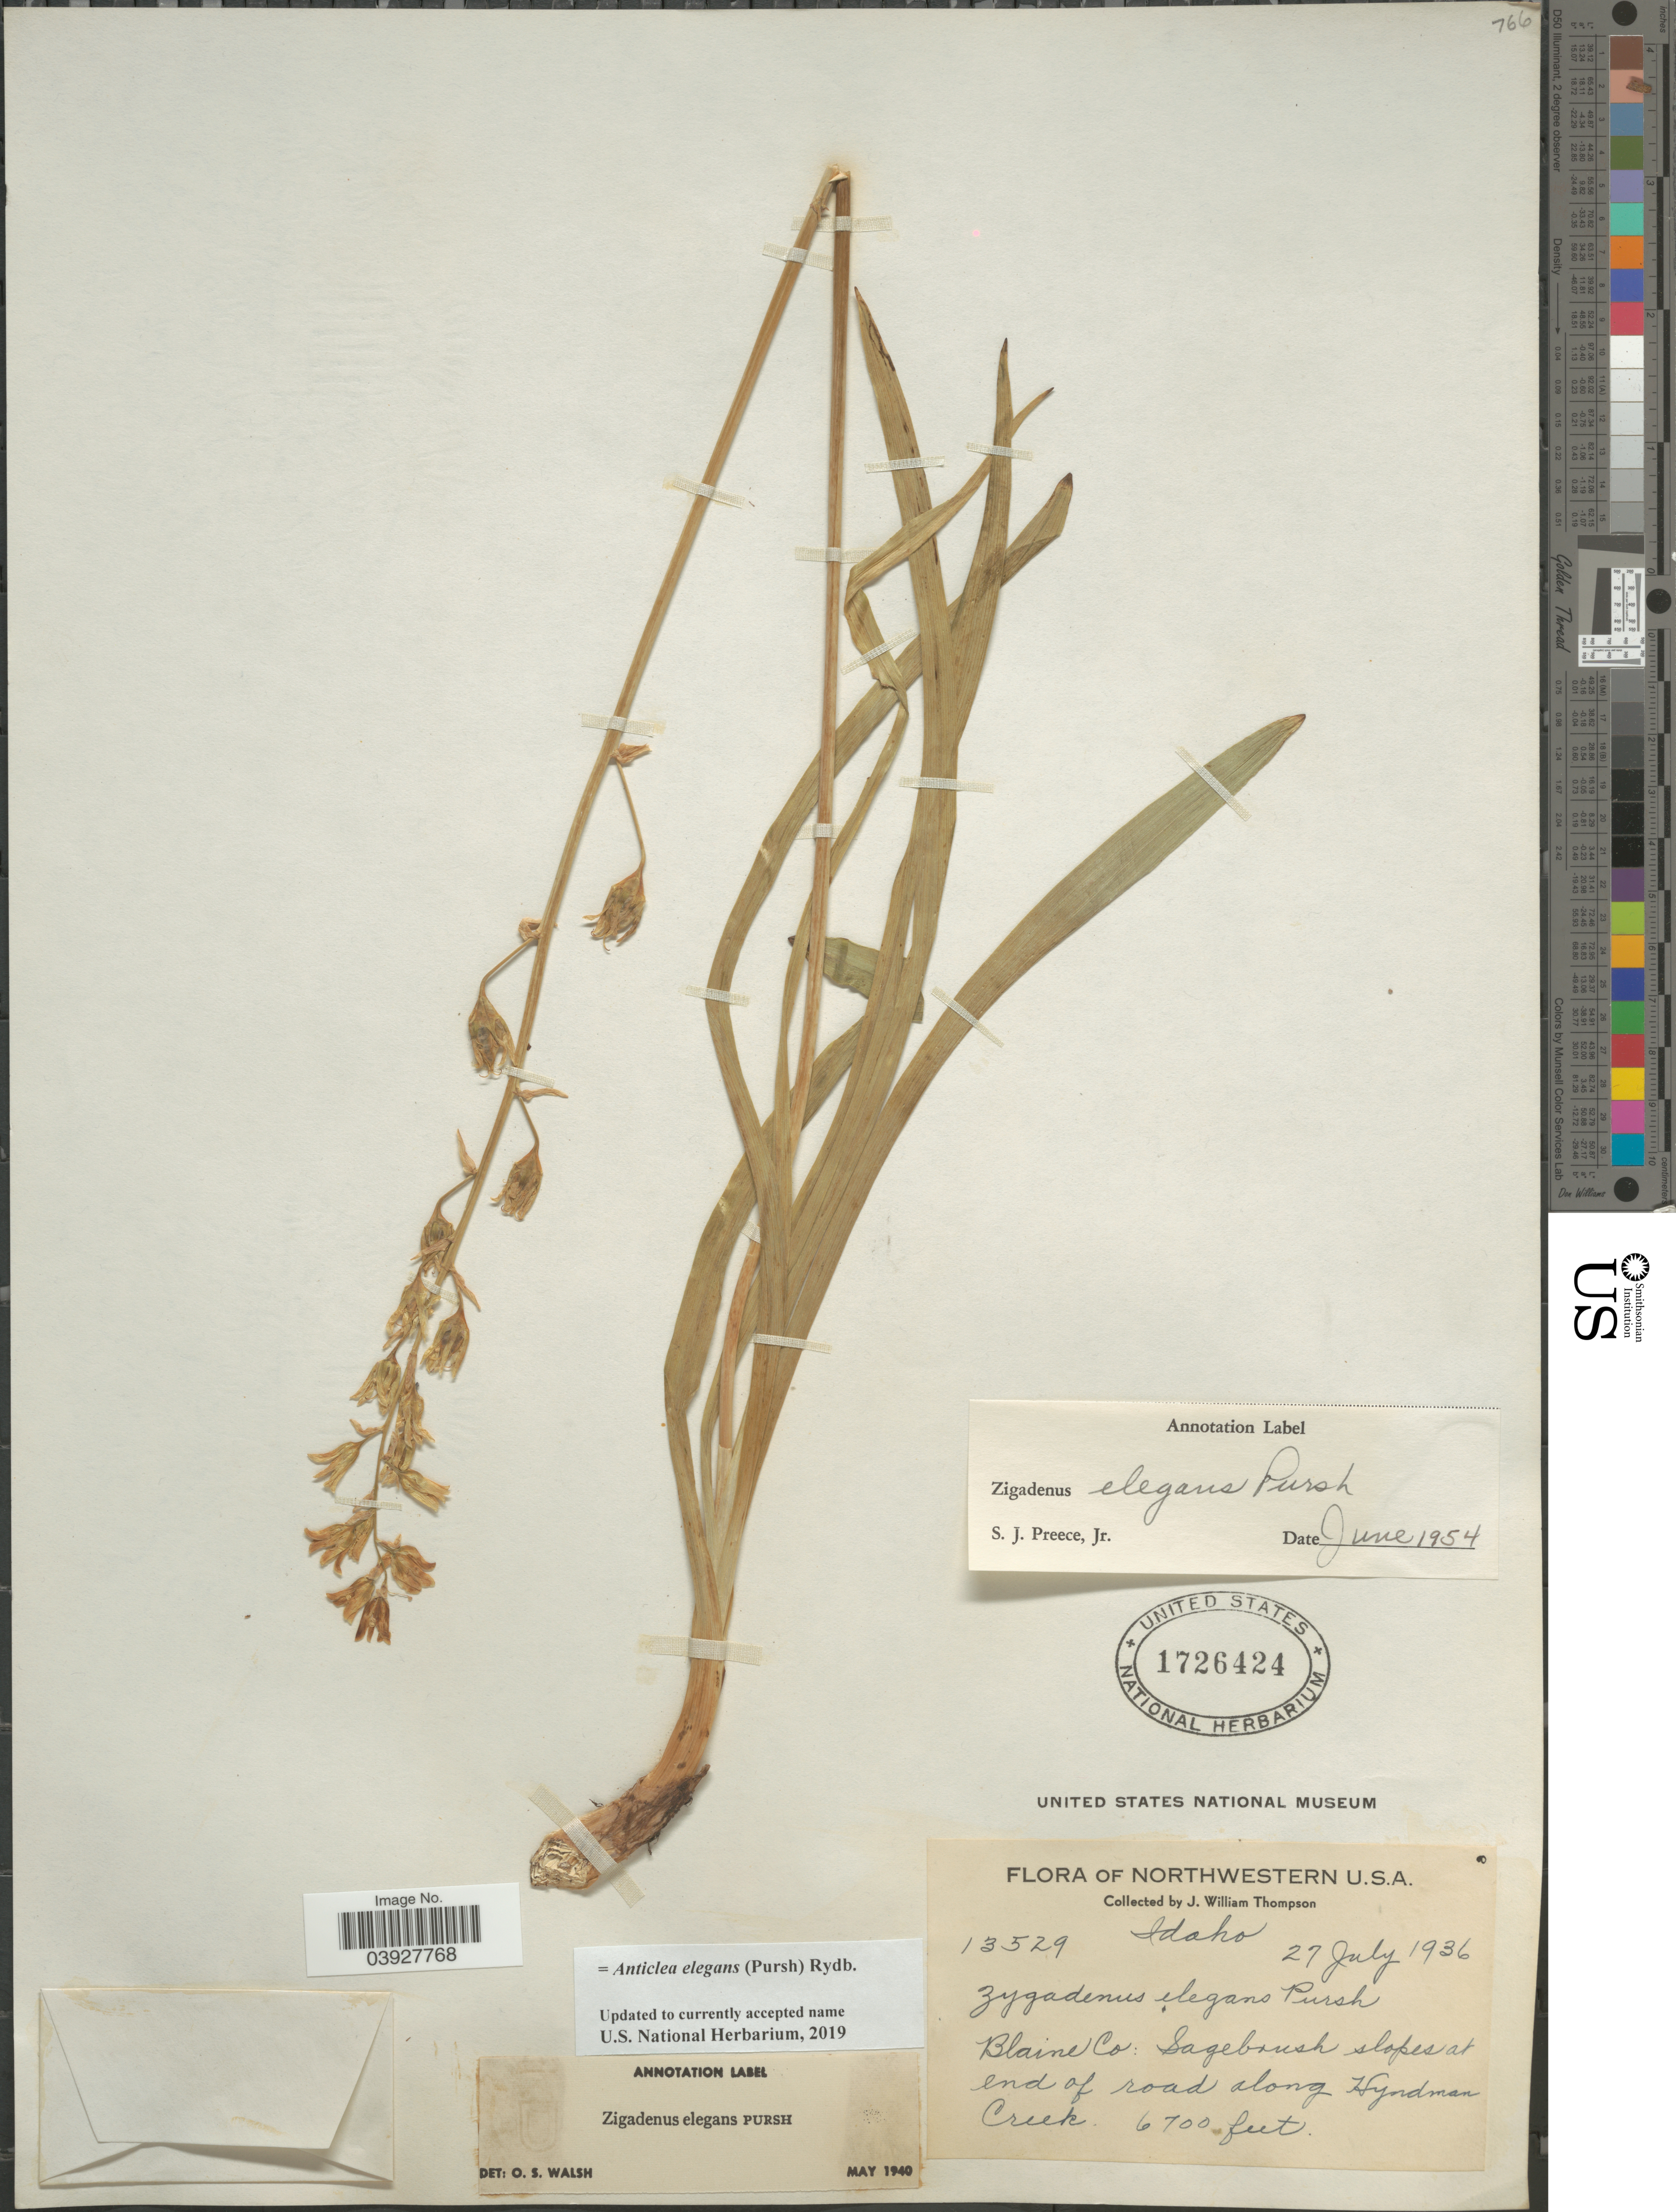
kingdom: Plantae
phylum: Tracheophyta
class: Liliopsida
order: Liliales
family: Melanthiaceae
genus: Anticlea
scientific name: Anticlea elegans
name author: (Pursh) Rydb.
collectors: J. W. Thompson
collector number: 13529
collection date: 1936-07-27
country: United States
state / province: Idaho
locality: Northwestern U.S.A. Blaine Co: Sagebrush slopes at end of road along Hyndman Creek.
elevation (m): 2042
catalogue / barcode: US 1726424